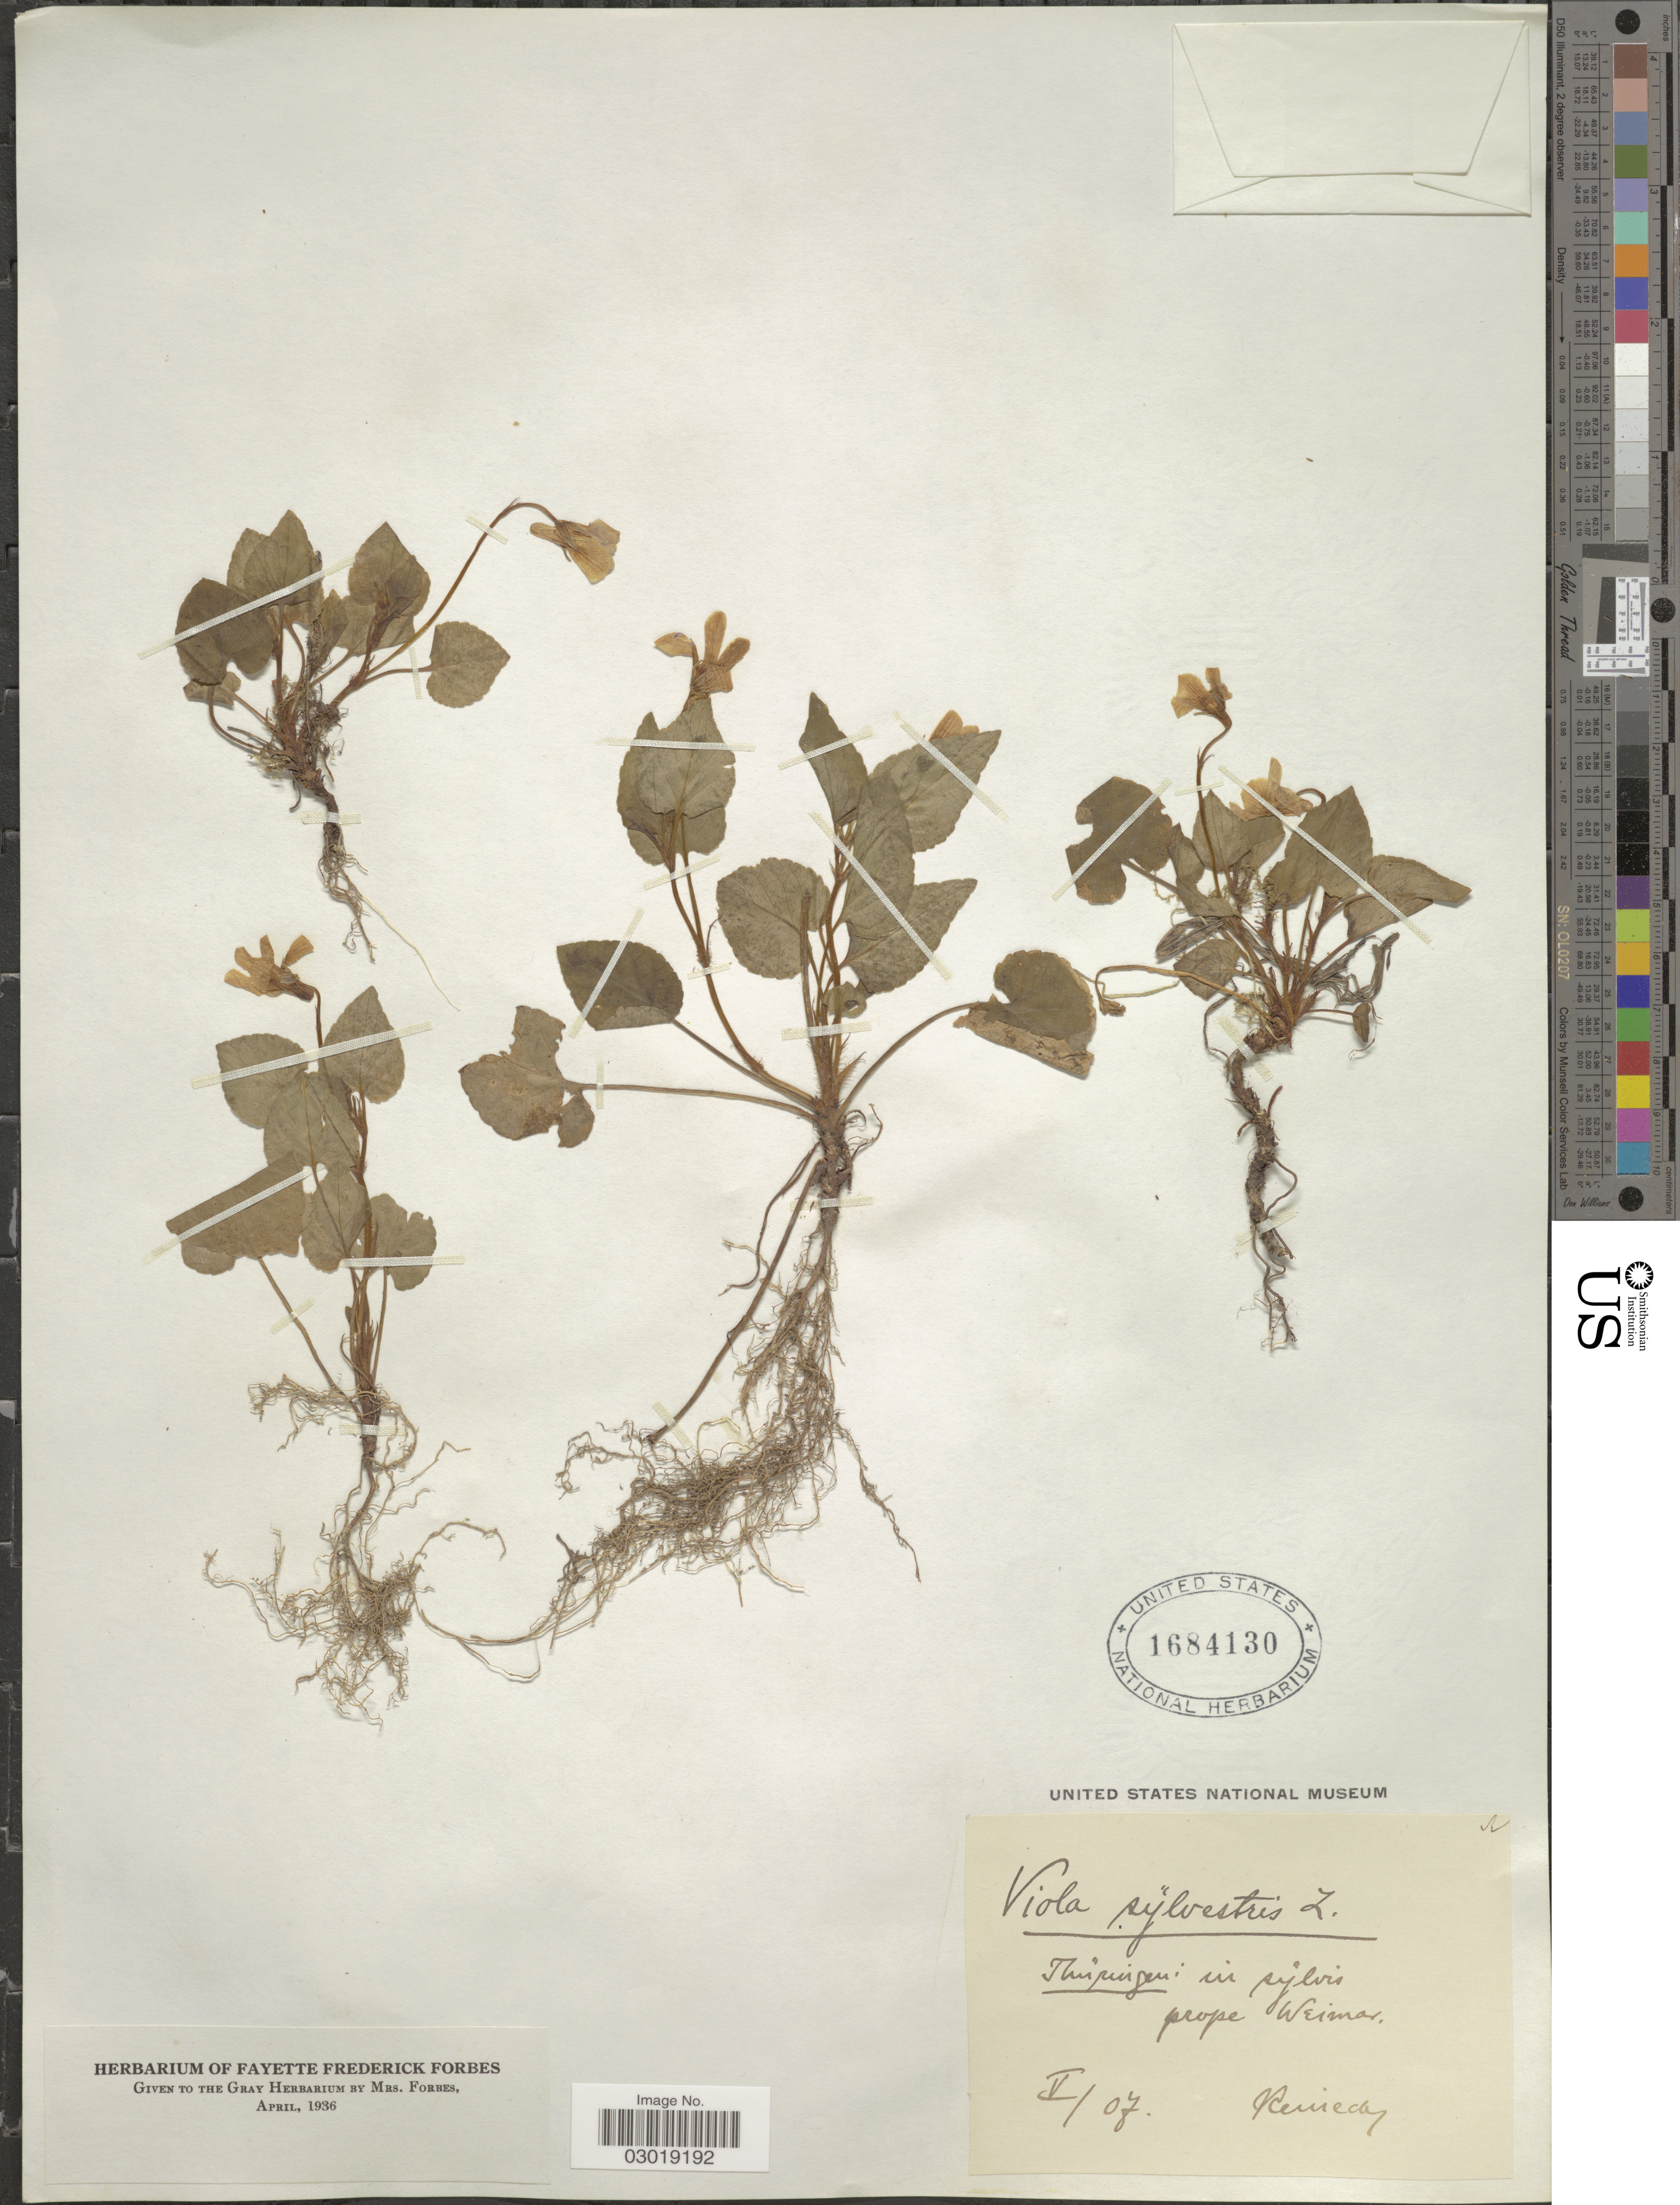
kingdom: Plantae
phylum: Tracheophyta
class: Magnoliopsida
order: Malpighiales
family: Violaceae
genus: Viola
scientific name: Viola sylvestris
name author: Lam.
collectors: Reineck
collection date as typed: Transcribed d/m/y: /5/7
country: Germany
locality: Thuringen: in sÿlvis prope Weimar.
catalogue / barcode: US 1684130